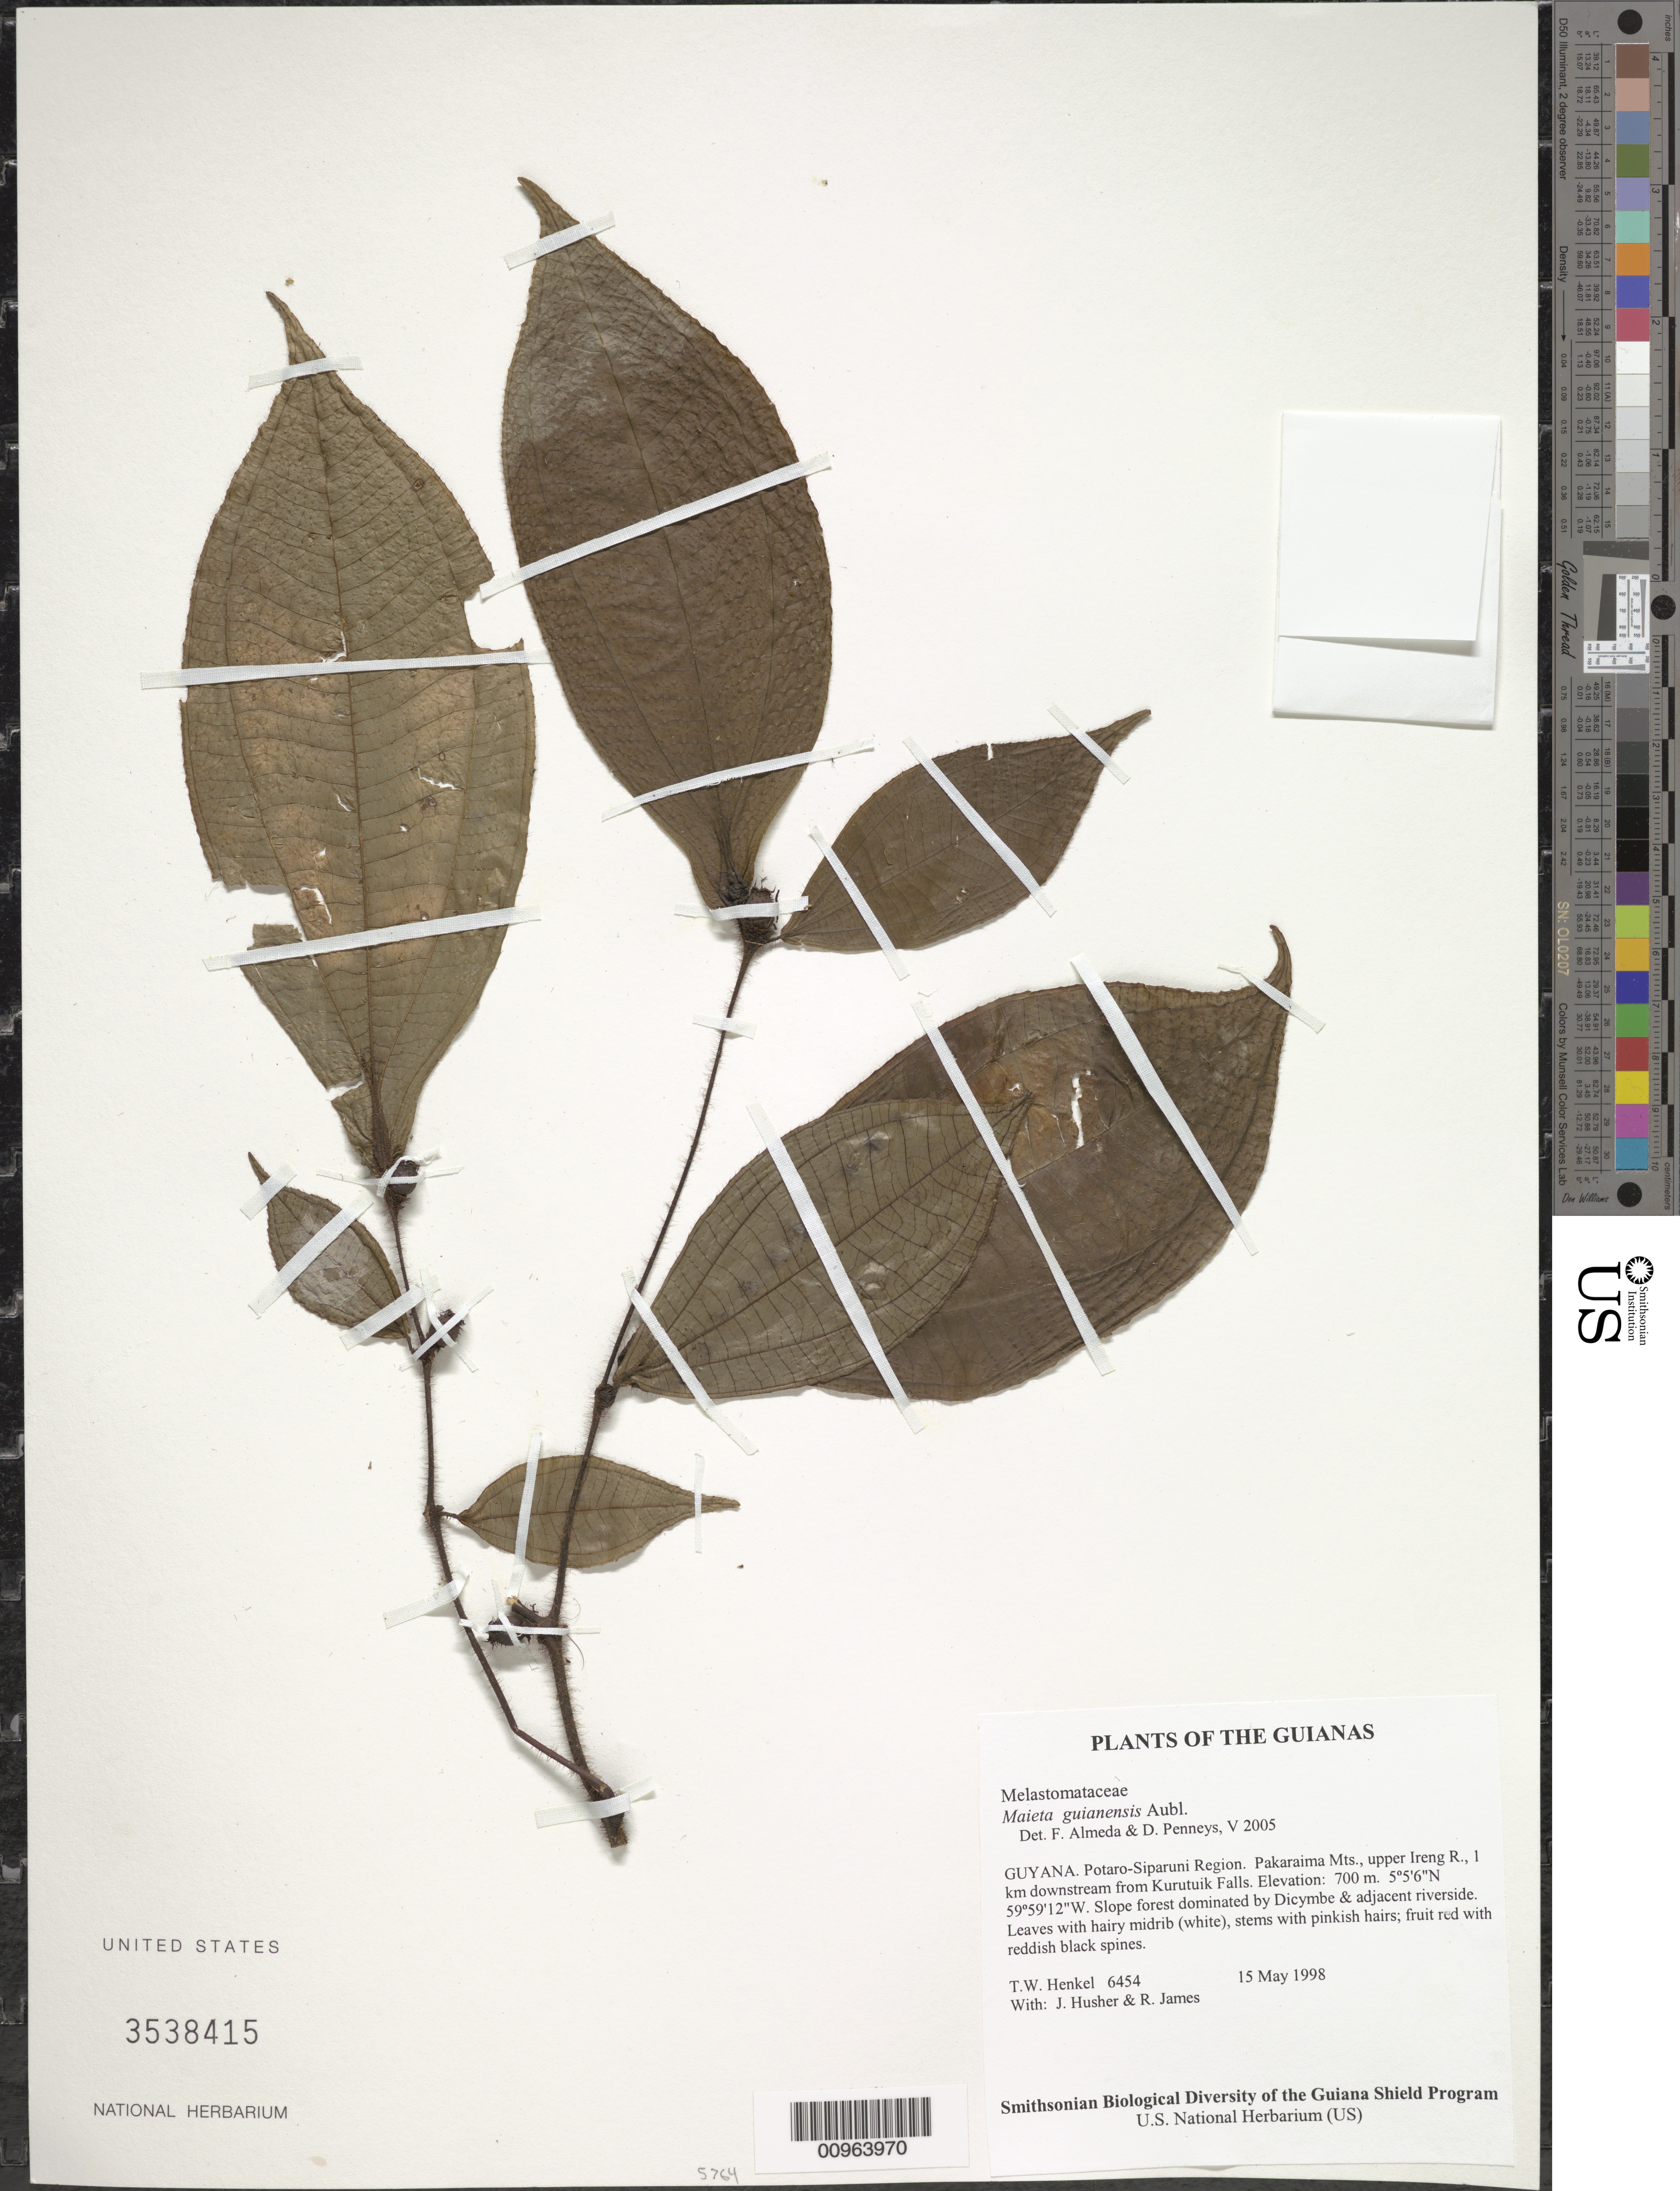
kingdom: Plantae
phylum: Tracheophyta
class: Magnoliopsida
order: Myrtales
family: Melastomataceae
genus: Maieta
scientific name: Maieta guianensis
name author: Aubl.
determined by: Almeda, F.; Penneys, D. S.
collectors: T. Henkel, J. Husher & R. James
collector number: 6454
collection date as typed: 15 May 1998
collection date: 1998-05-15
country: Guyana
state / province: Potaro-Siparuni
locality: Pakaraima Mts., upper Ireng R., 1 km downstream from Kurutuik Falls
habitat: Slope forest dominated by Dicymbe & adjacent riverside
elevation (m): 700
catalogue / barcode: US 3538415